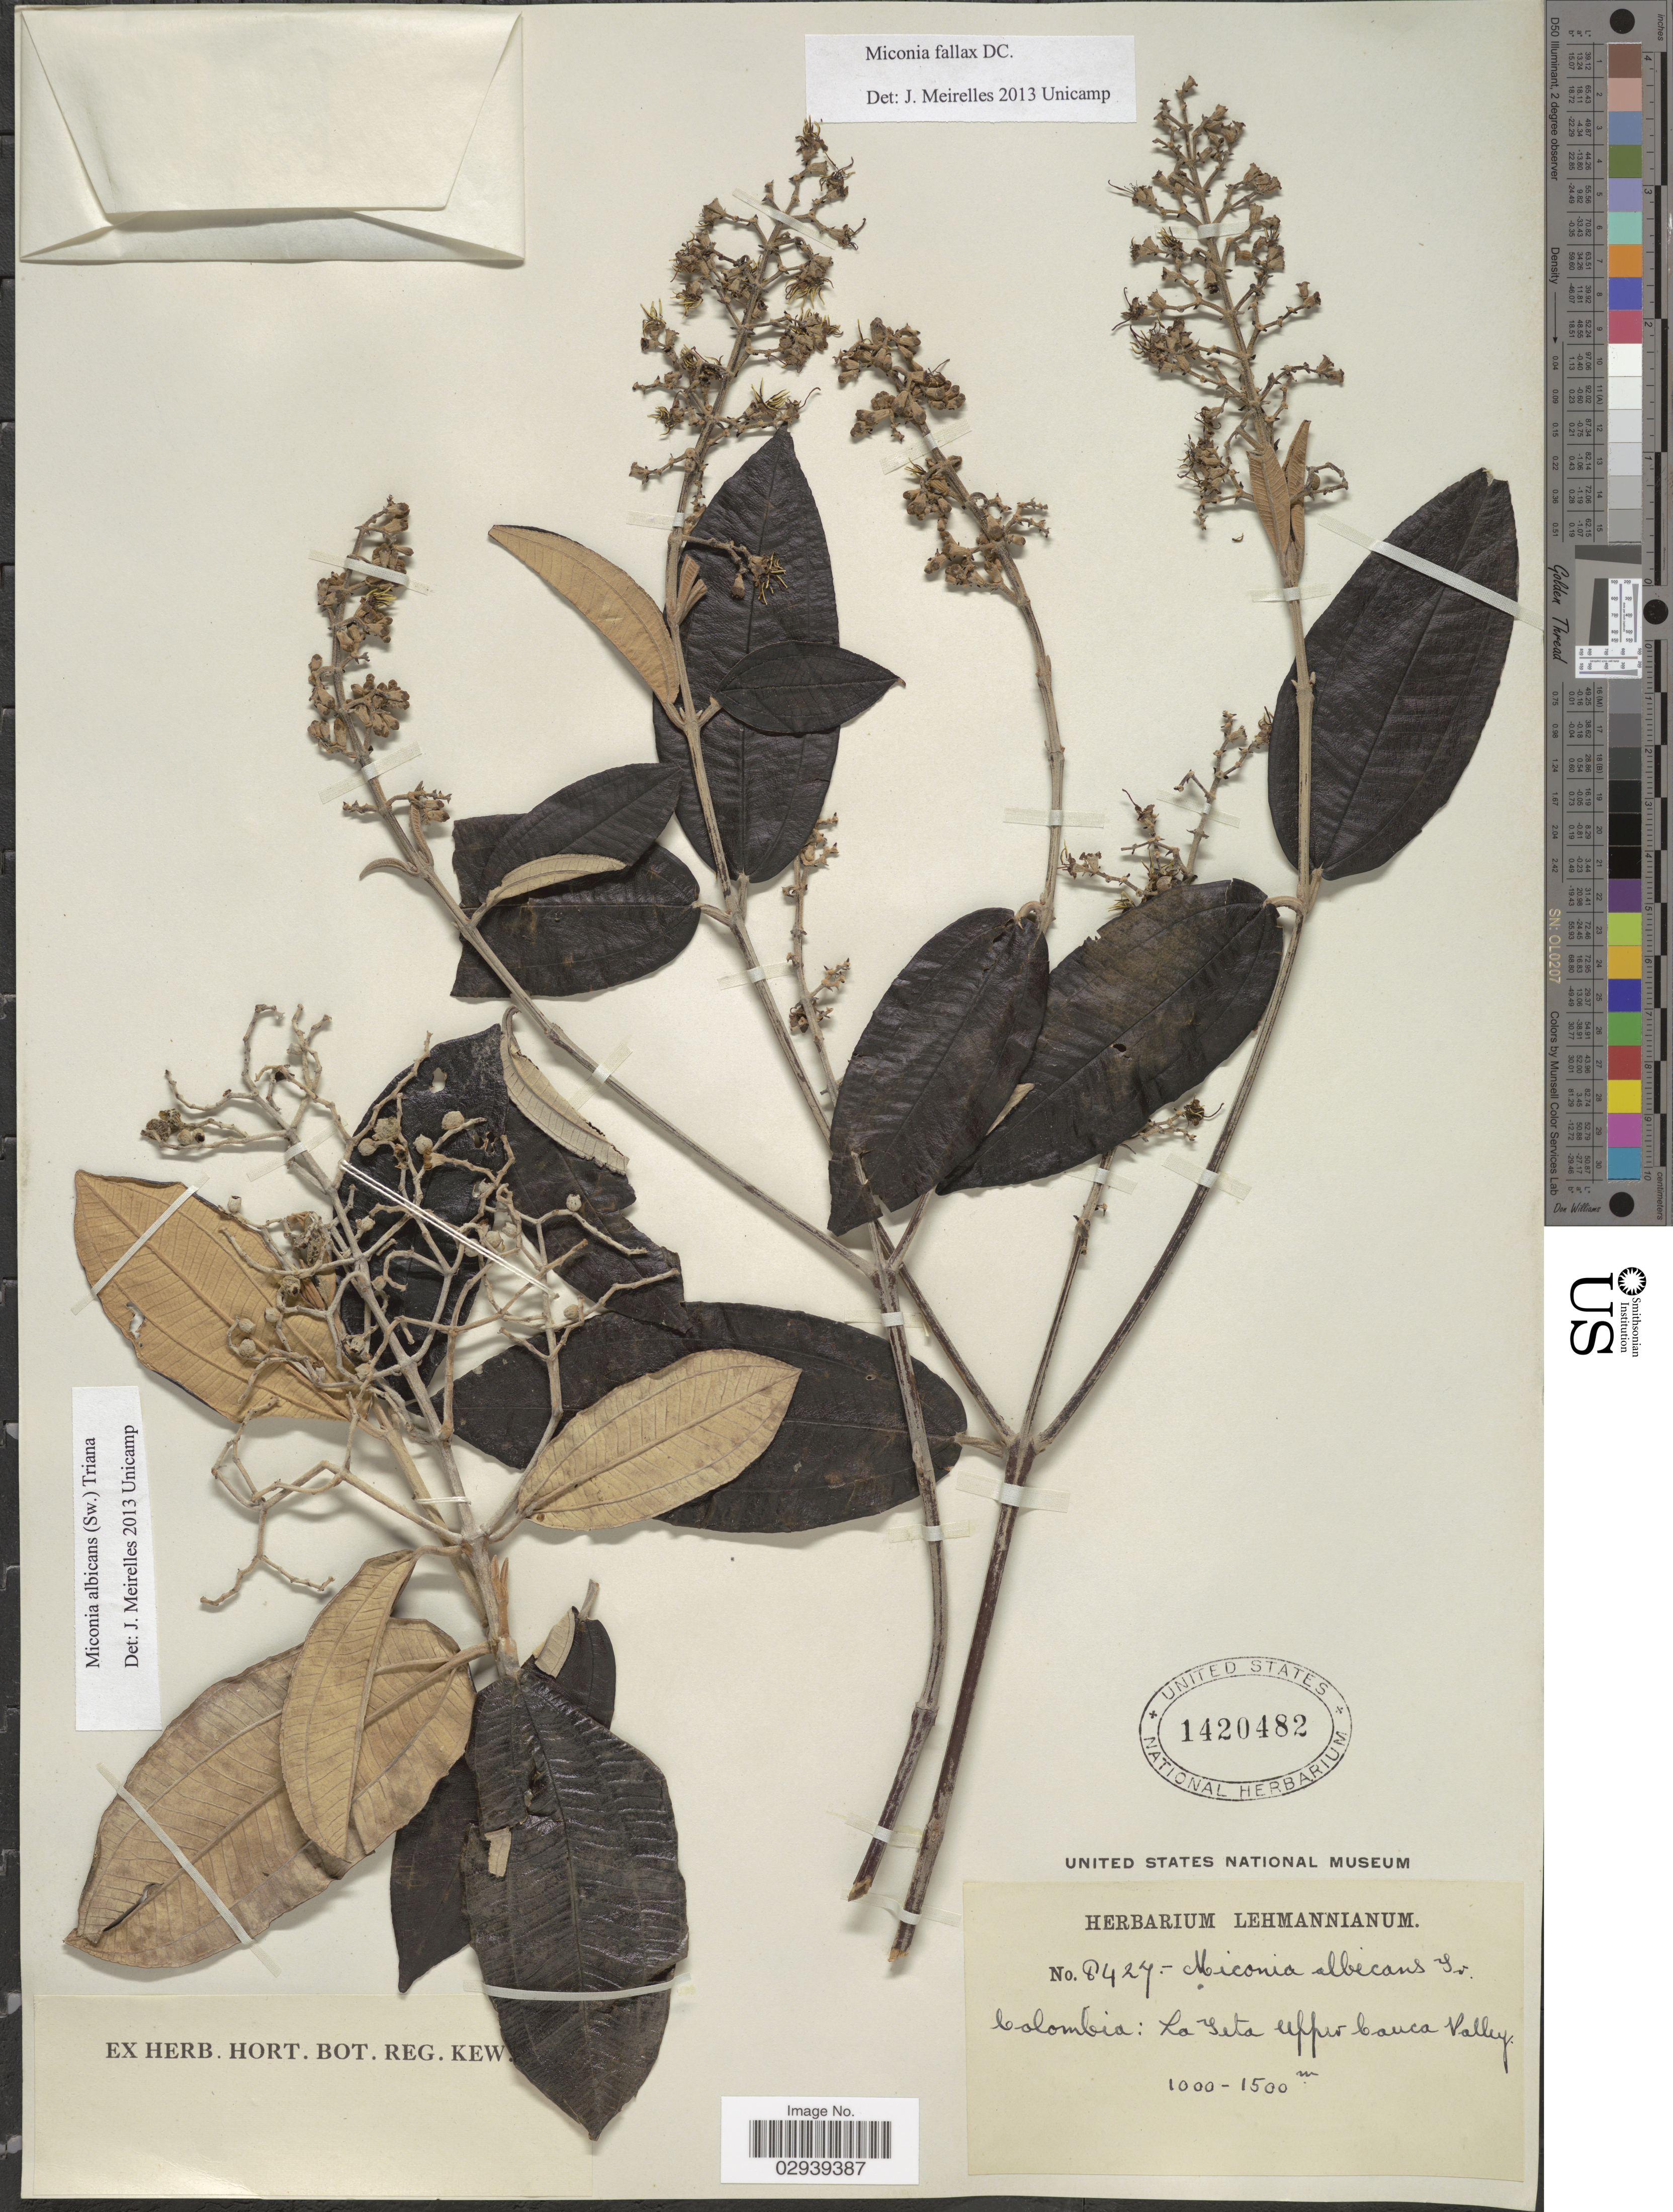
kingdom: Plantae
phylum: Tracheophyta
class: Magnoliopsida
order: Myrtales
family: Melastomataceae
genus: Miconia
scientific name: Miconia fallax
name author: DC.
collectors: ex herb. Lehmannianum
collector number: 8427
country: Colombia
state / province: Cauca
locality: La Teta upper Cauca Valley.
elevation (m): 1000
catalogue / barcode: US 1420482